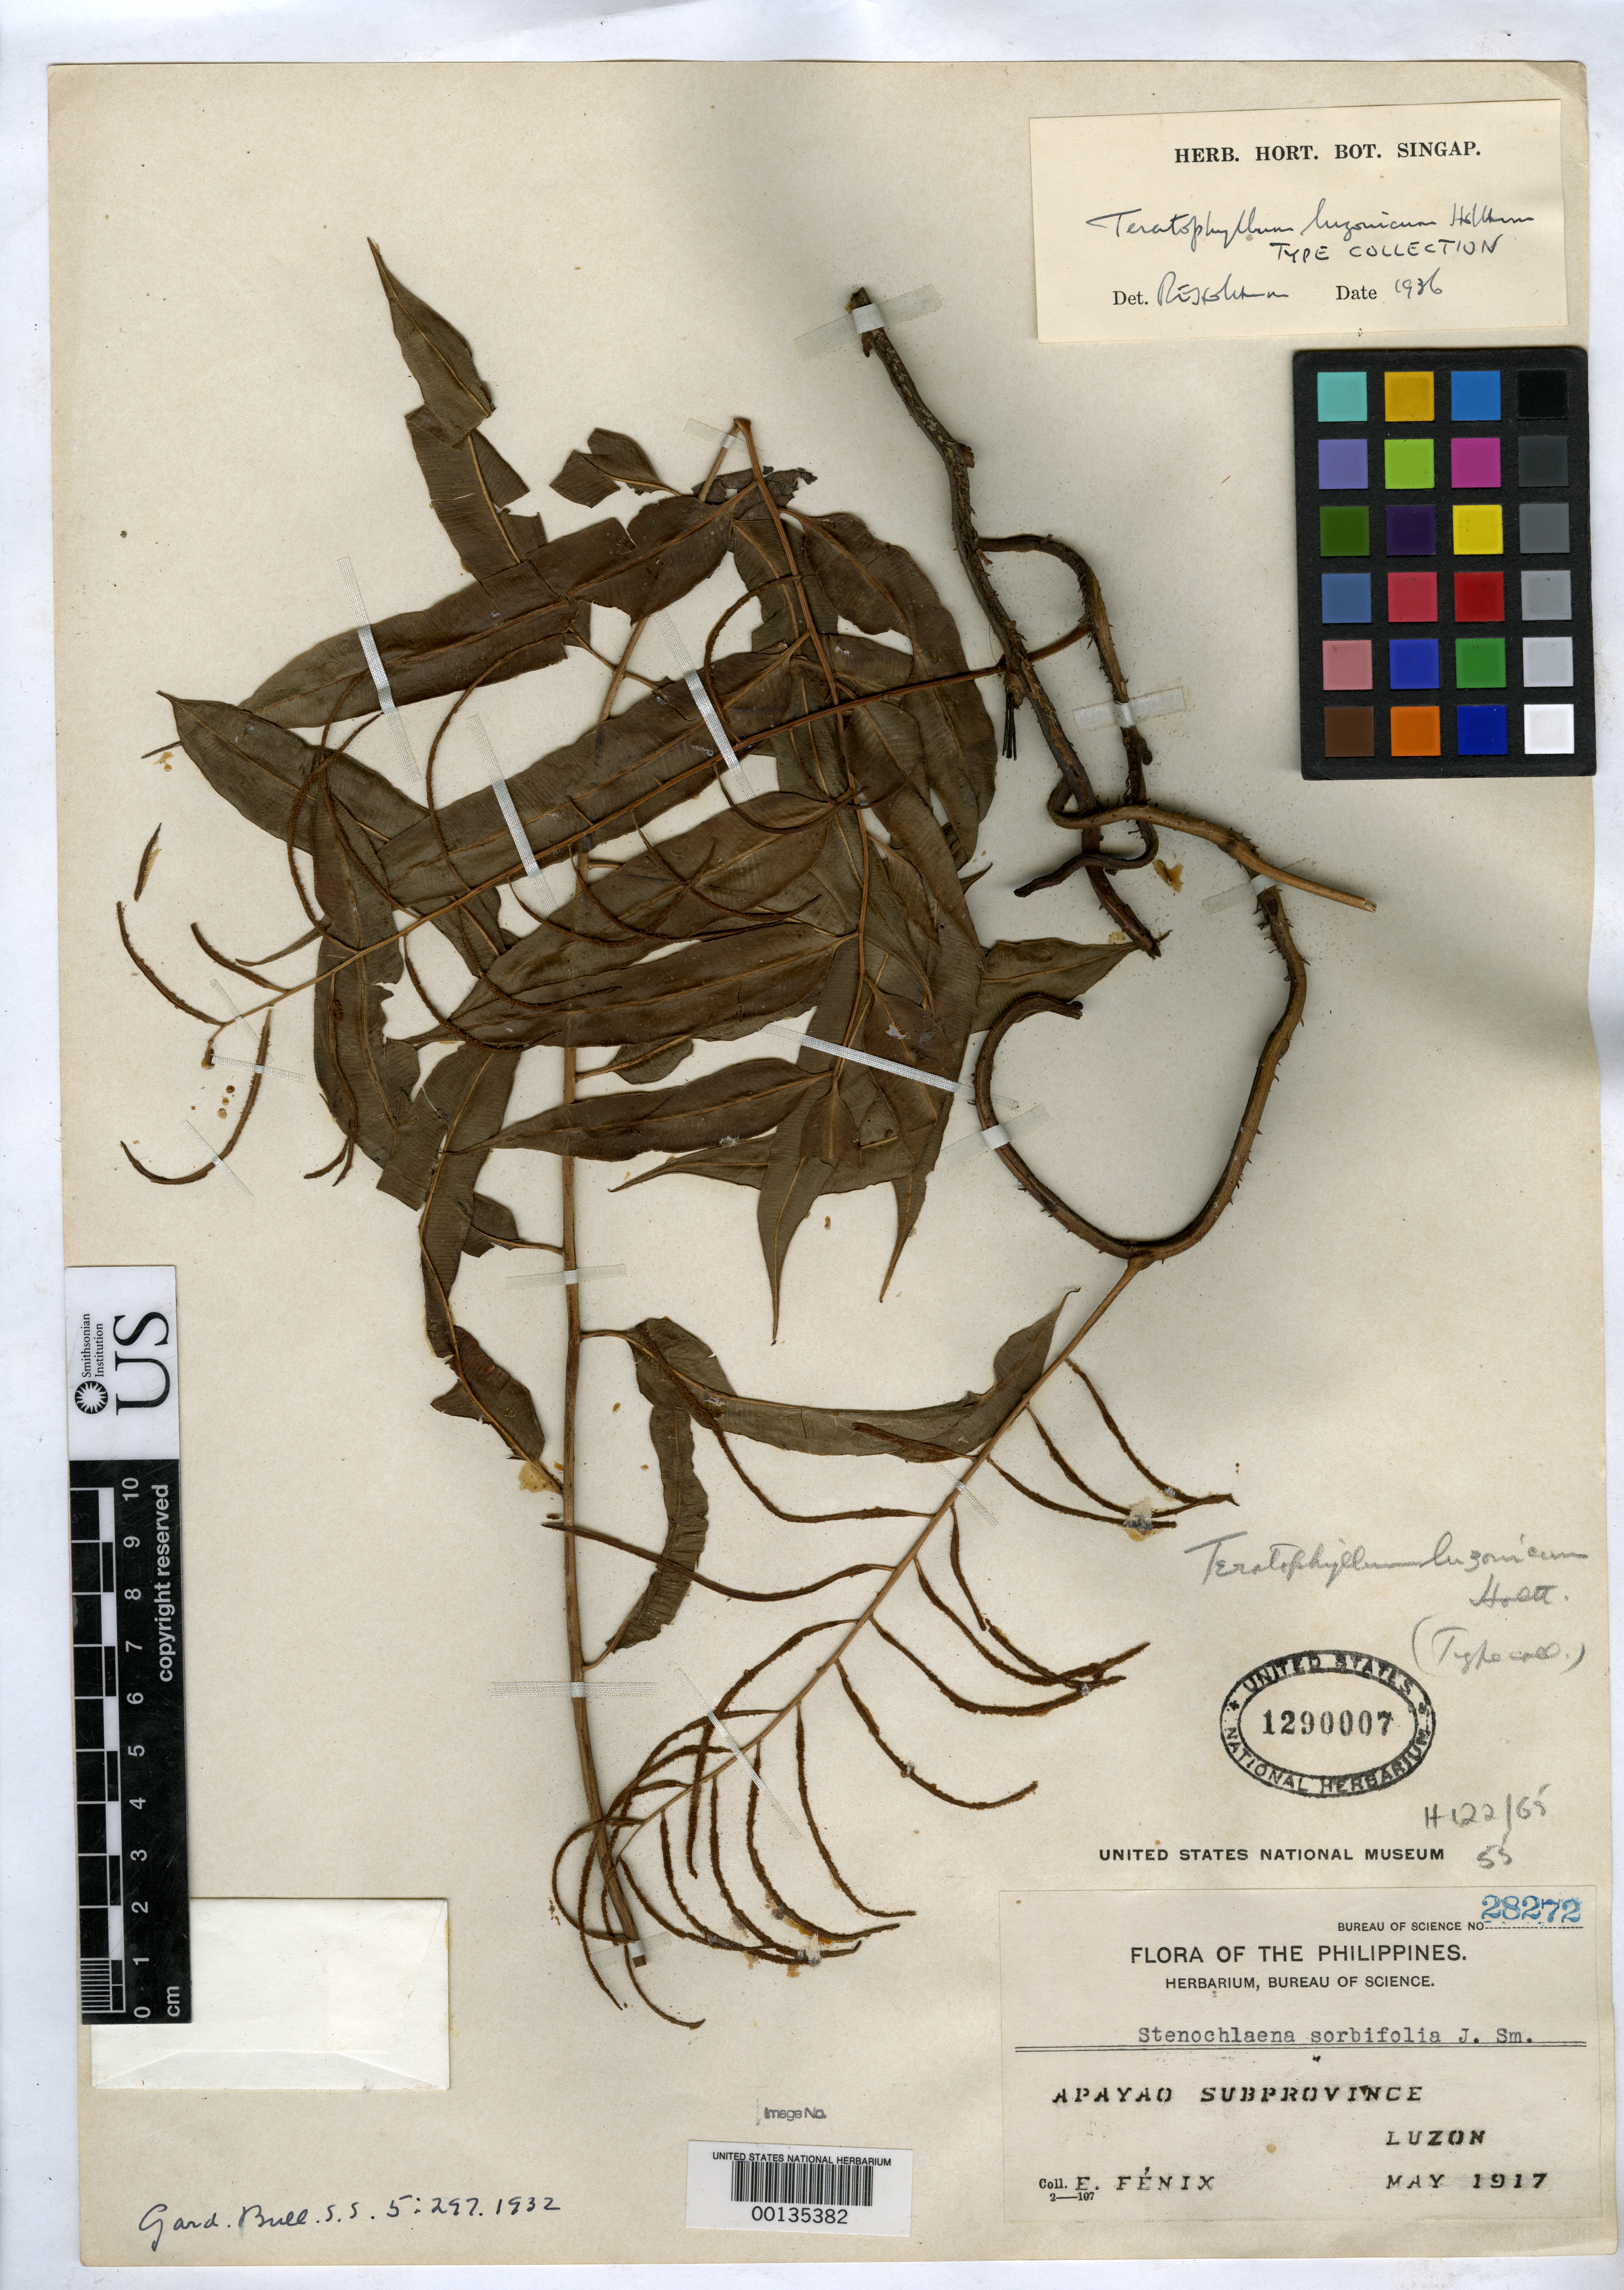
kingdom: Plantae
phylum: Tracheophyta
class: Polypodiopsida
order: Polypodiales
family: Dryopteridaceae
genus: Teratophyllum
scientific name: Teratophyllum luzonicum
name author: Holttum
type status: Type Collection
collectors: E. Fenix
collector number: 28272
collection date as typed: May 1917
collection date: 1917-05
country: Philippines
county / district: Apayao Subprovince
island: Luzon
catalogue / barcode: US 1290007